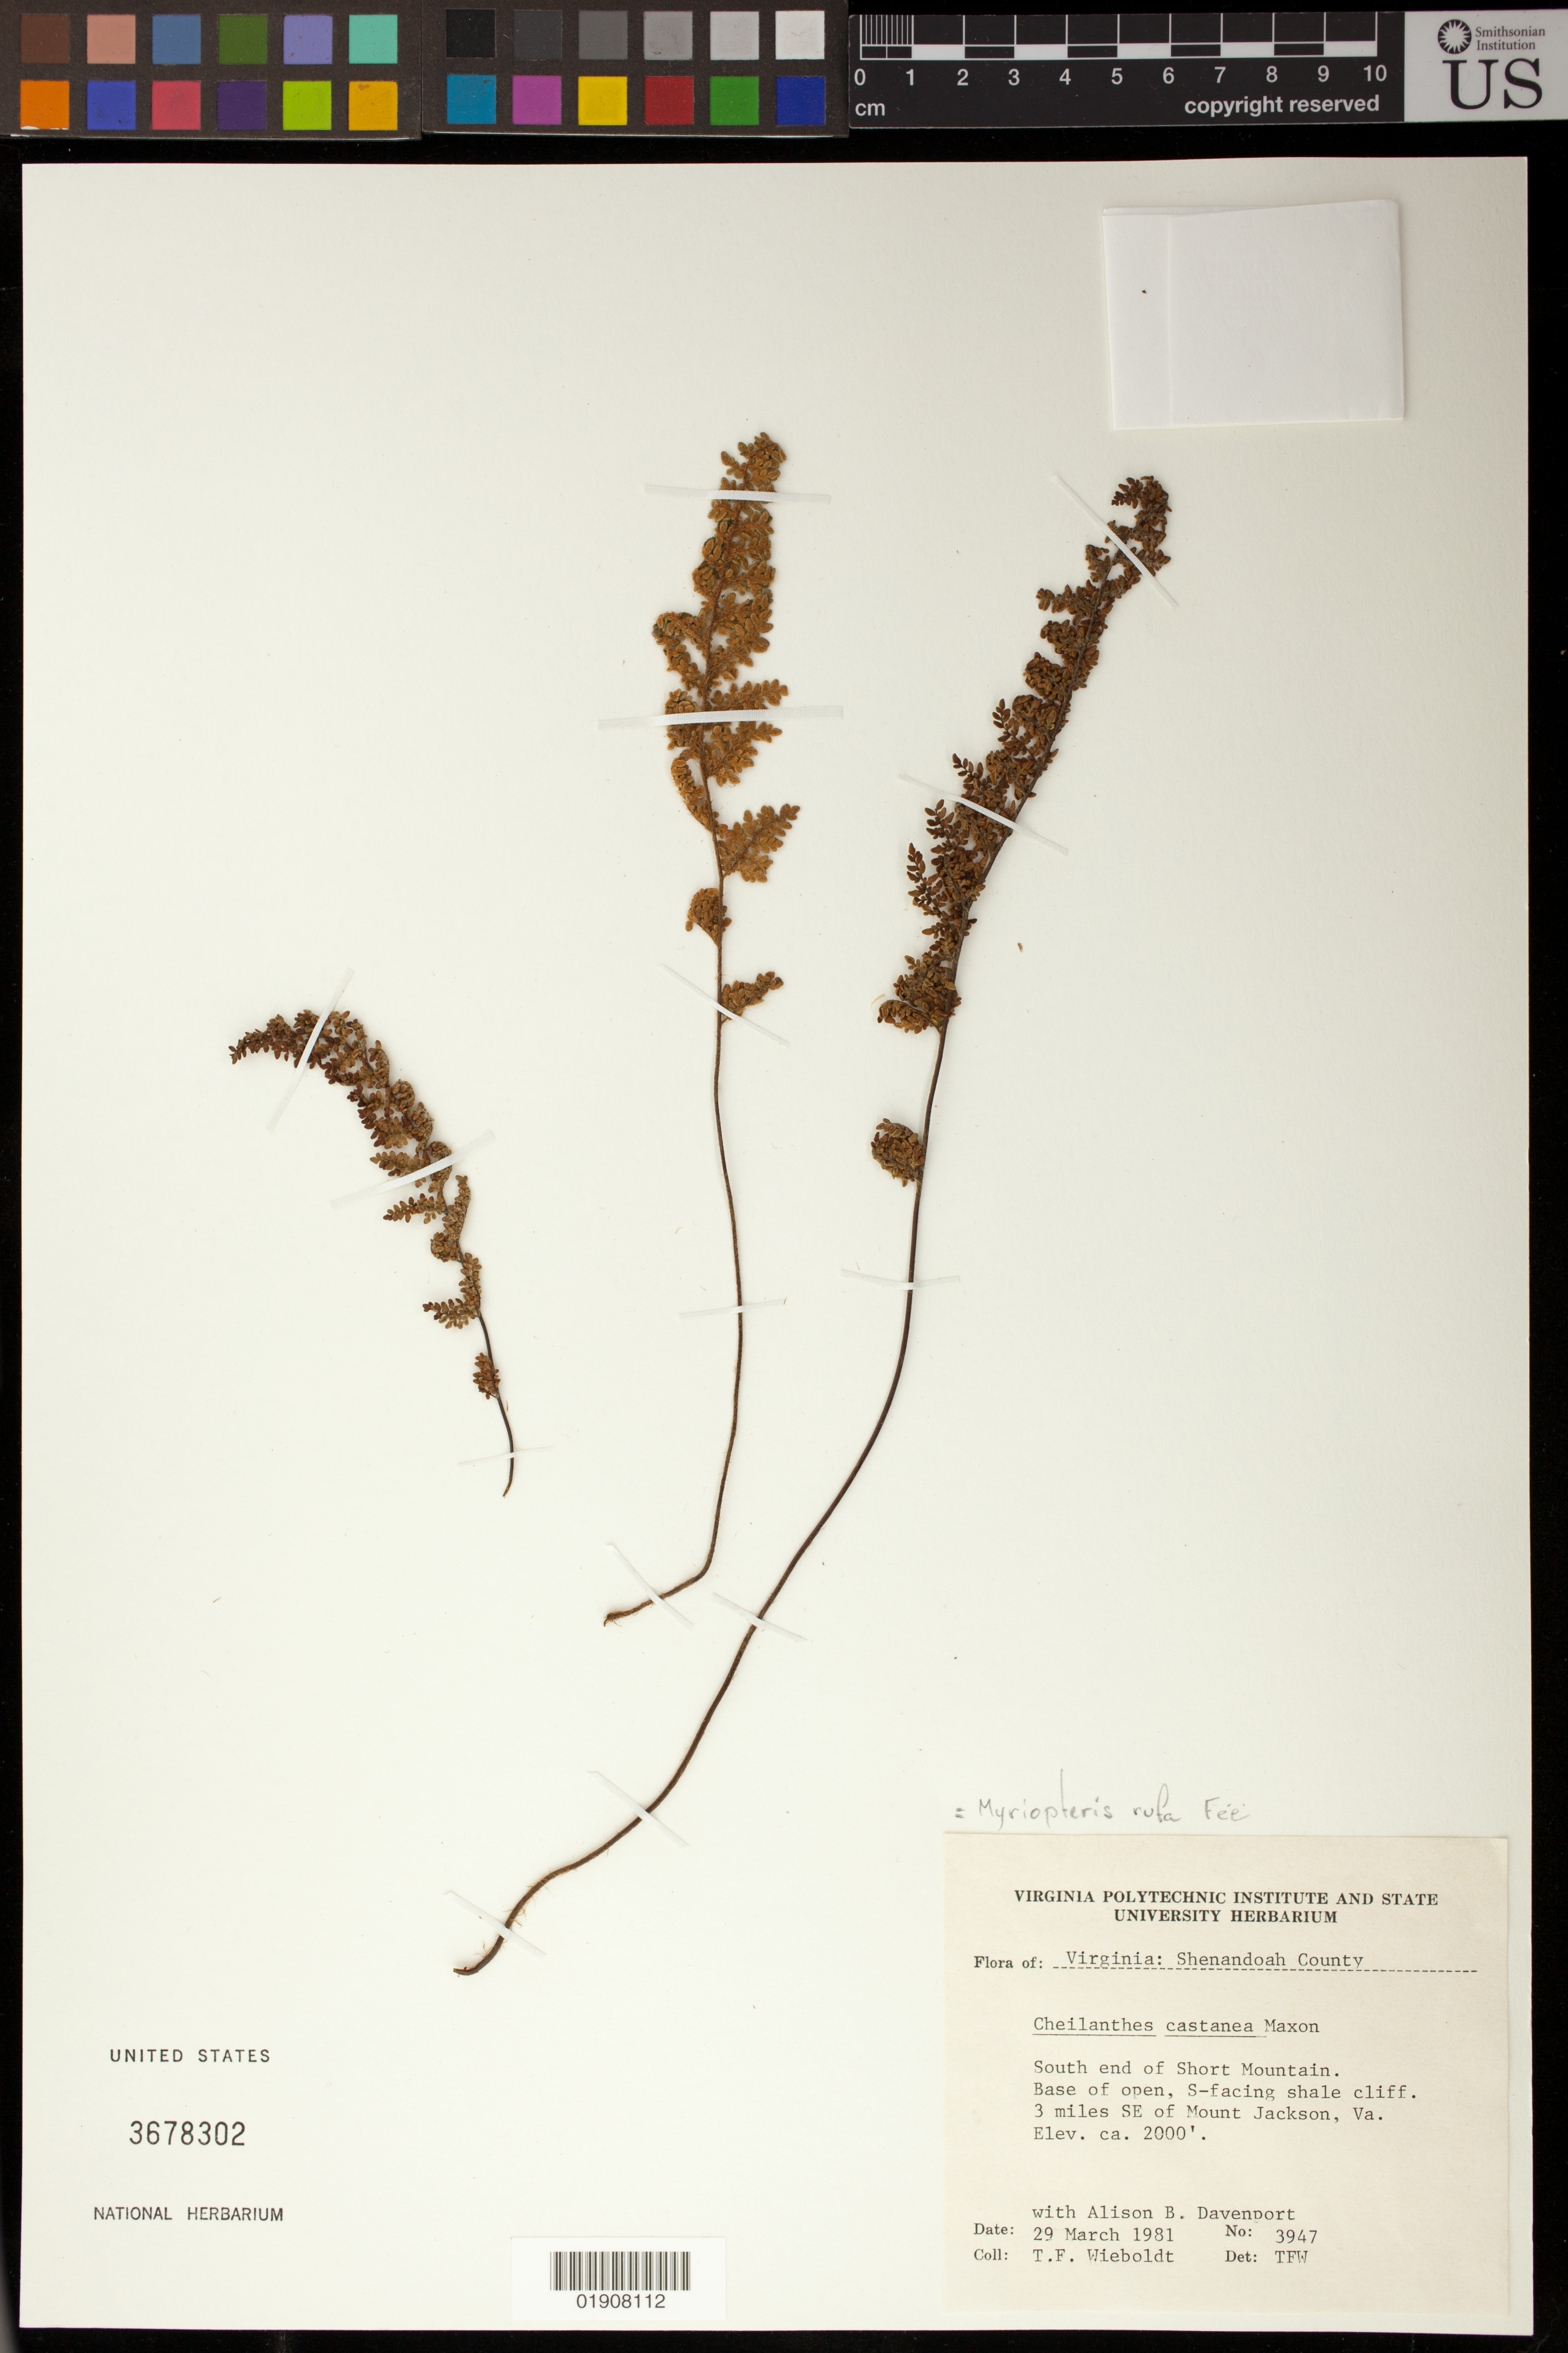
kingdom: Plantae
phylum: Tracheophyta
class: Polypodiopsida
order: Polypodiales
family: Pteridaceae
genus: Myriopteris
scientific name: Myriopteris rufa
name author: Fée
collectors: T. Wieboldt & A. Davenport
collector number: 3947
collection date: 1981-03-29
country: United States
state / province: Virginia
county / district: Shenandoah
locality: Shenandoah County, South end of Short Mountain. 3 miles SE of Mount Jackson, Va.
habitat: Base of open, S-facing shale cliff.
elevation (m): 610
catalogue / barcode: US 3678302